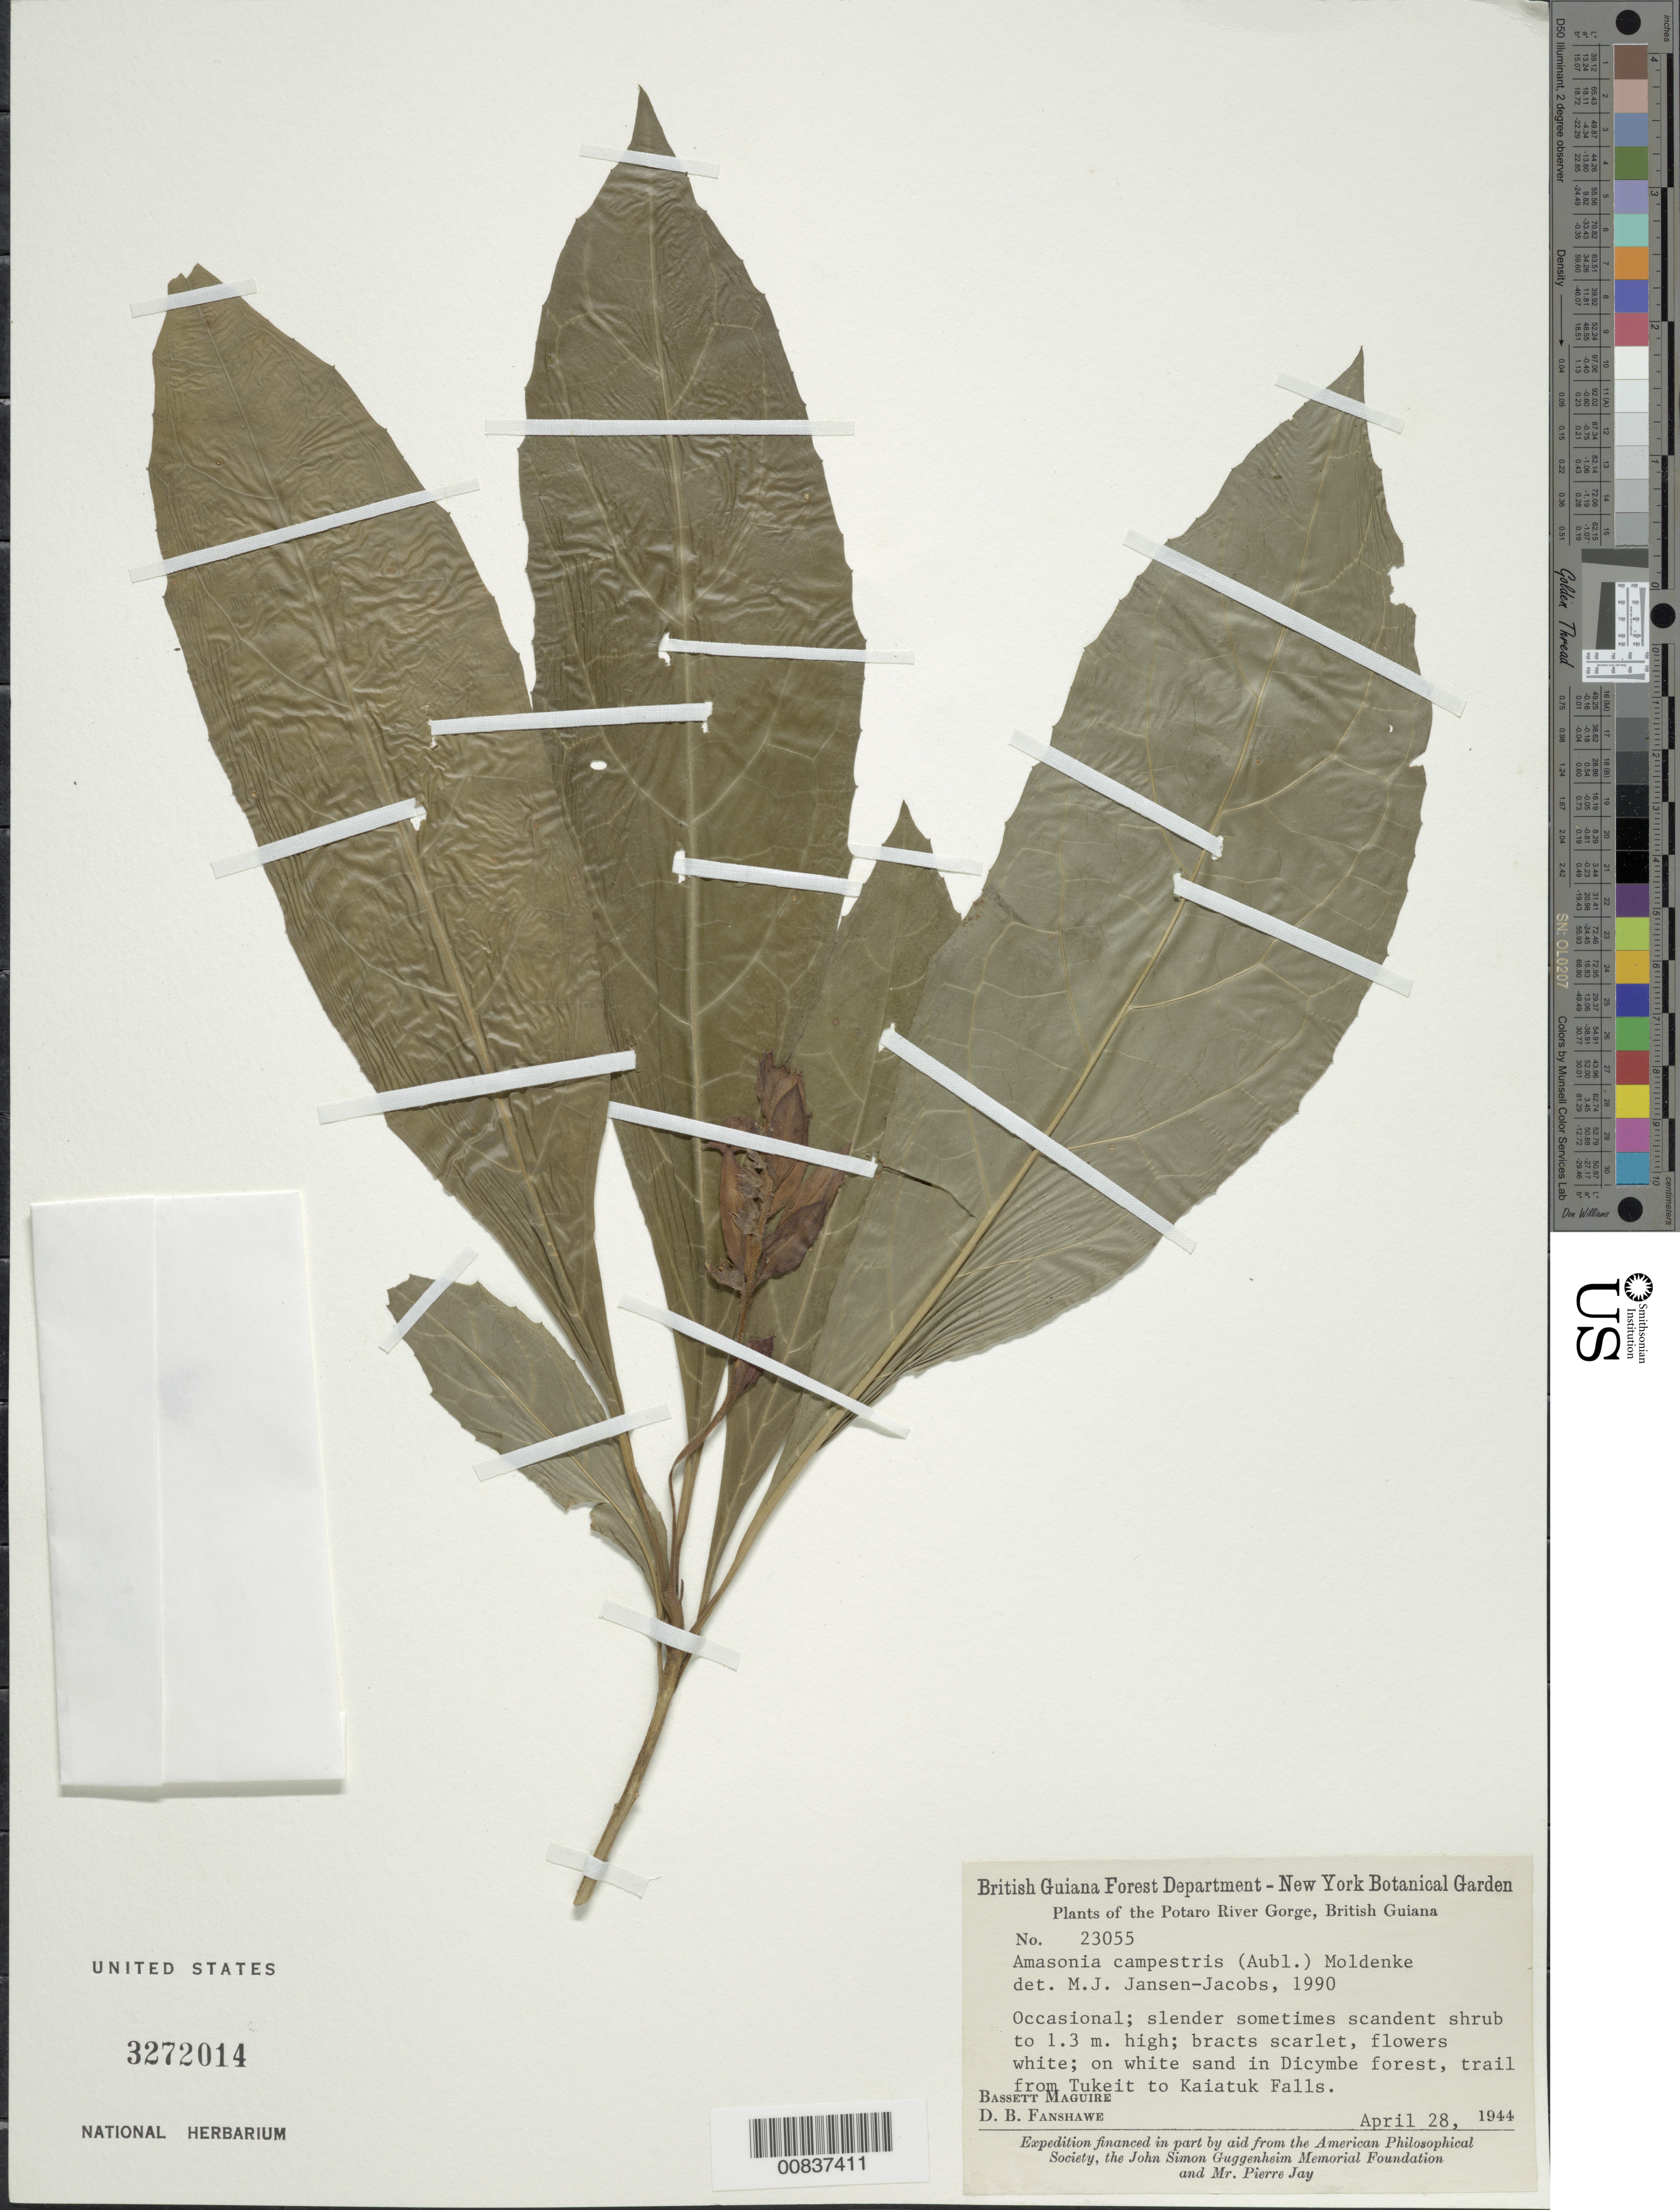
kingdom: Plantae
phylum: Tracheophyta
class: Magnoliopsida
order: Lamiales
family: Lamiaceae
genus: Amasonia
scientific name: Amasonia campestris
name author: (Aubl.) Moldenke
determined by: Jansen-Jacobs, M. J., (U), Nationaal Herbarium Nederland, Utrecht University branch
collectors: B. Maguire & D. B. Fanshawe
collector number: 23055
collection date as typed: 28-Apr-44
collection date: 1944-04-28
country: Guyana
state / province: Potaro-Siparuni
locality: Potaro River Gorge, trail from Tukeit to Kaiatuk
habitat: Dicymbe forest on white sand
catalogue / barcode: US 3272014